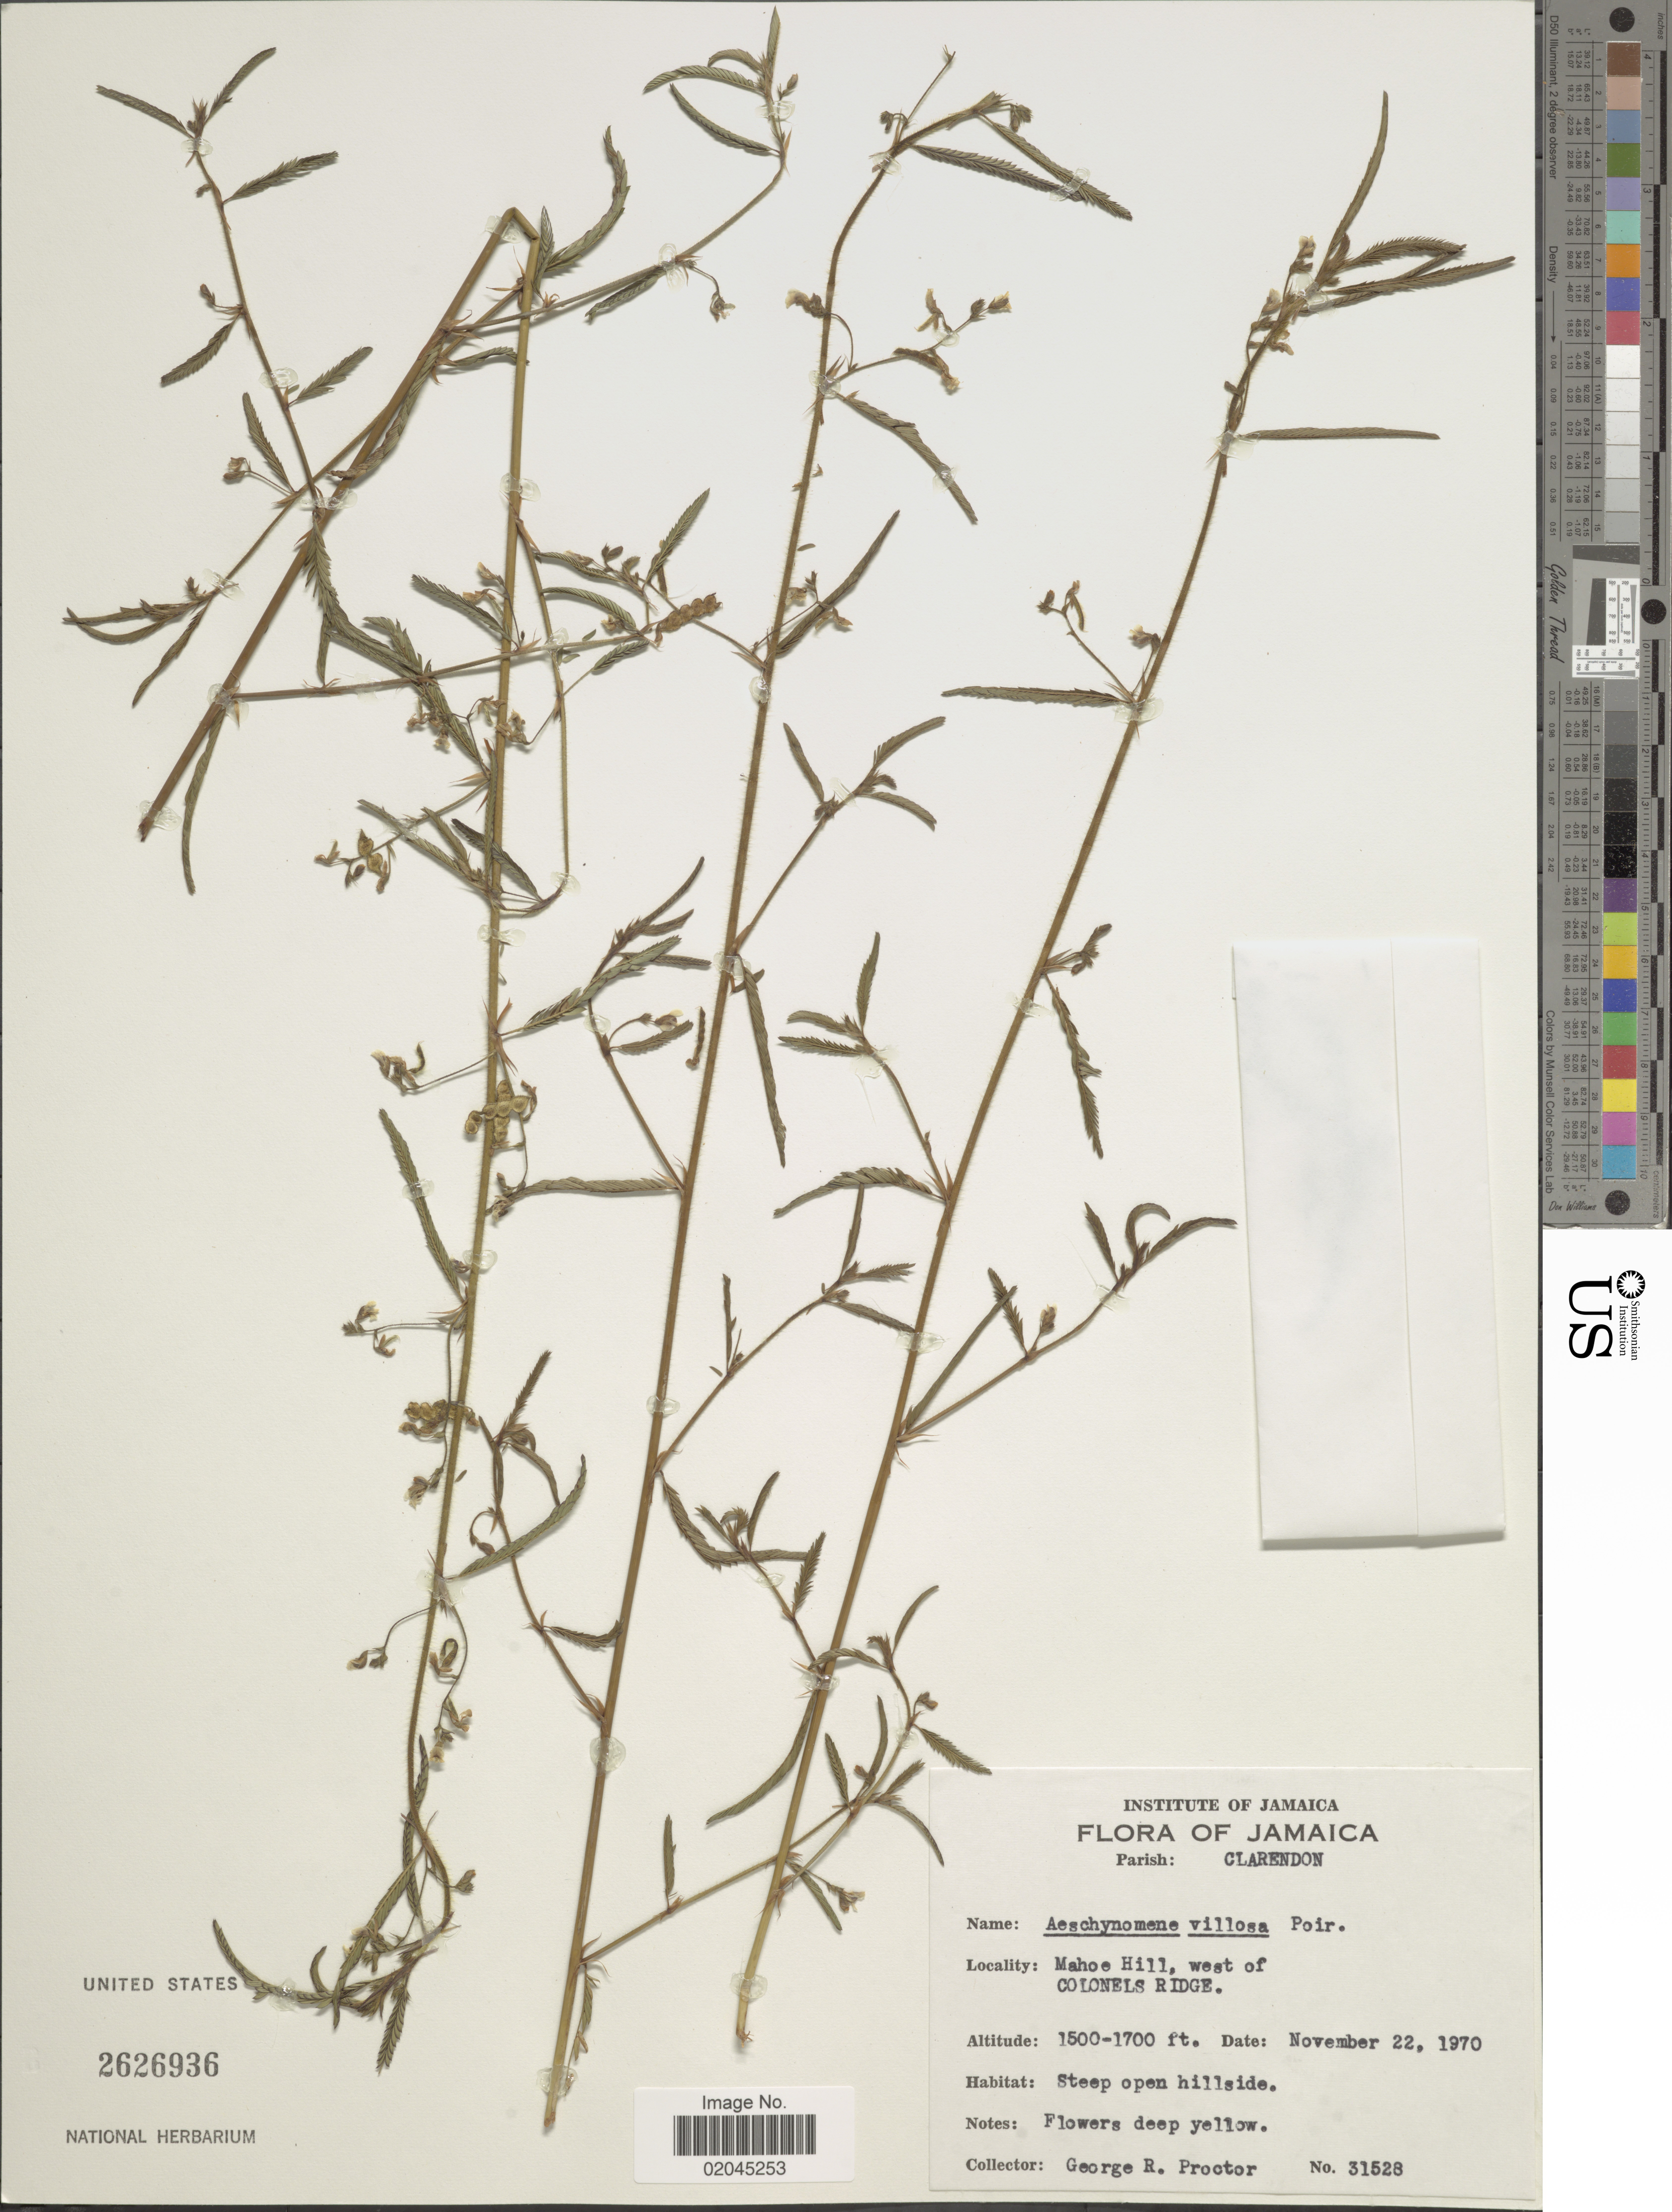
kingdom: Plantae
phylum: Tracheophyta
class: Magnoliopsida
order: Fabales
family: Fabaceae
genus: Aeschynomene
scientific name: Aeschynomene villosa var. villosa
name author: Poir.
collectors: G. Proctor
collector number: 31528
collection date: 1970-11-22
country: Jamaica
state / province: Clarendon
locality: Parish: Clarendon, Mahoe Hill, west of Colonels Ridge, Steep open hillside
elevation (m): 457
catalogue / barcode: US 2626936